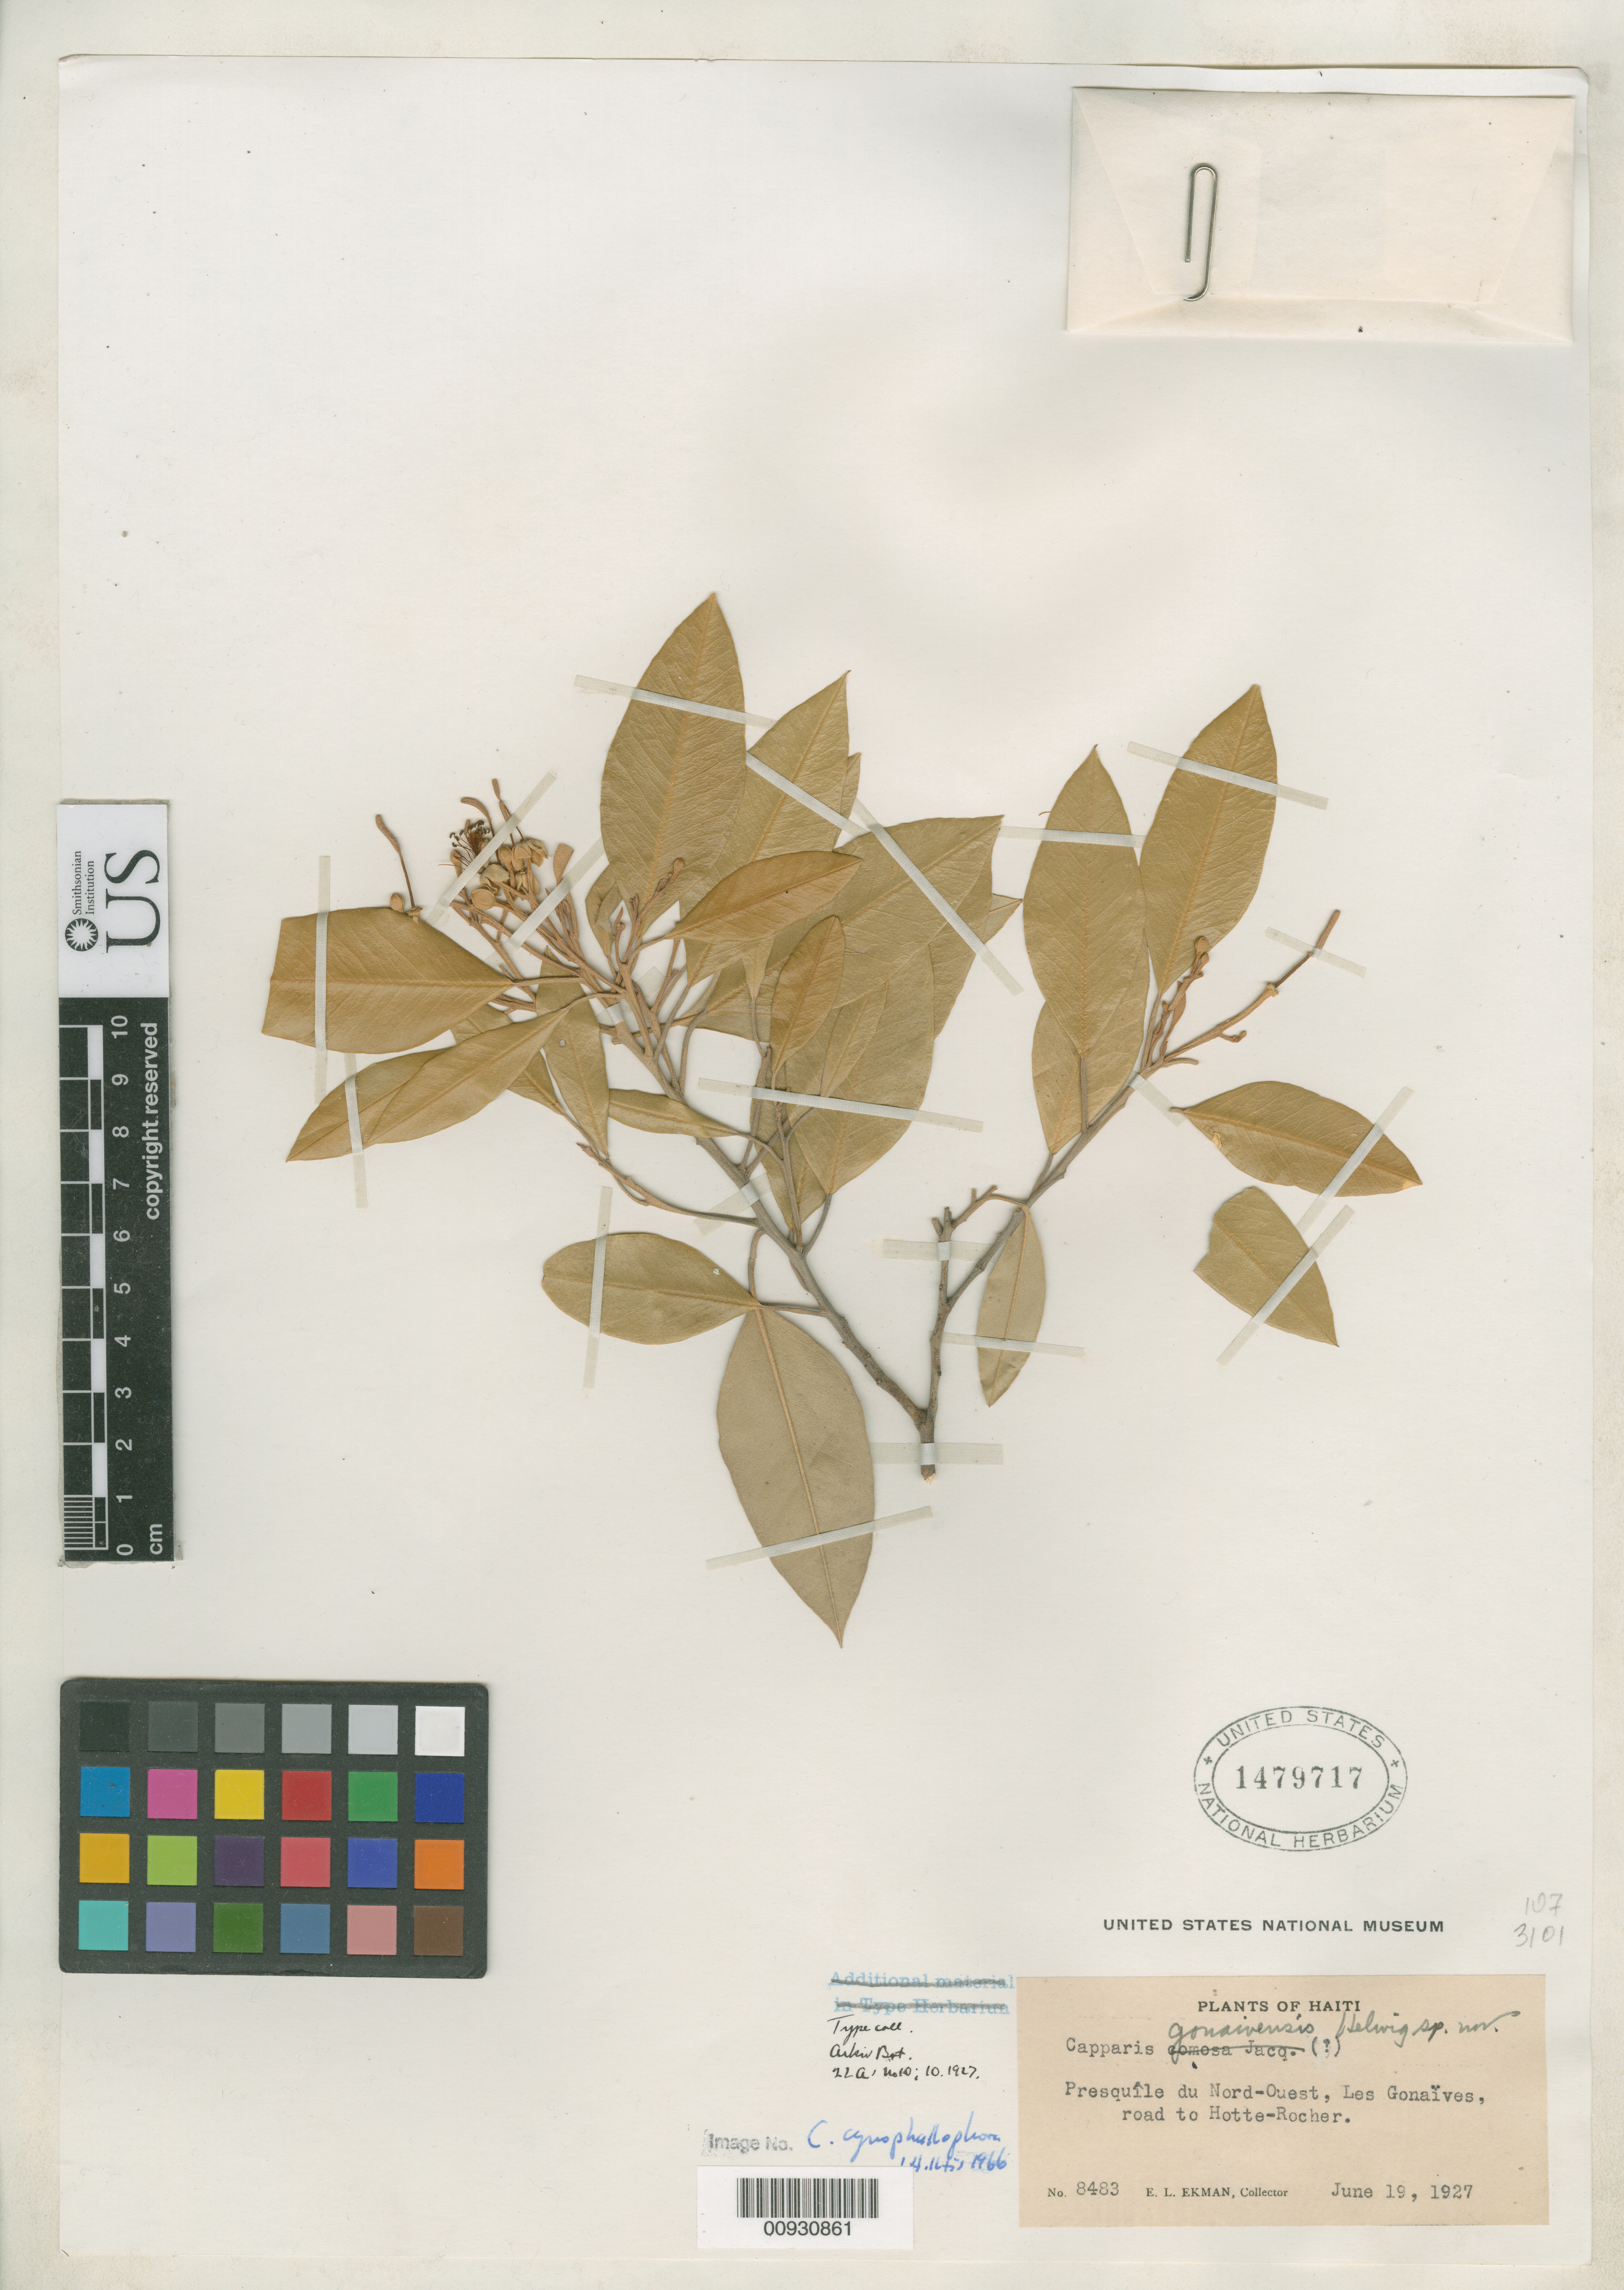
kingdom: Plantae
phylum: Tracheophyta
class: Magnoliopsida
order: Brassicales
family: Capparaceae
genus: Capparis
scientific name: Capparis gonaivensis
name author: Helwig ex Urb.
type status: Isotype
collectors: E. L. Ekman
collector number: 8483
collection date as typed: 19 Jun 1927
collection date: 1927-06-19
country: Haiti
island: Hispaniola Island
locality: Presquile du Nord-Ouest, Les Gonaïves, road to Hotte-Rocher.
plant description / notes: Epithet published as "gonaïvensis".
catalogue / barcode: US 1479717